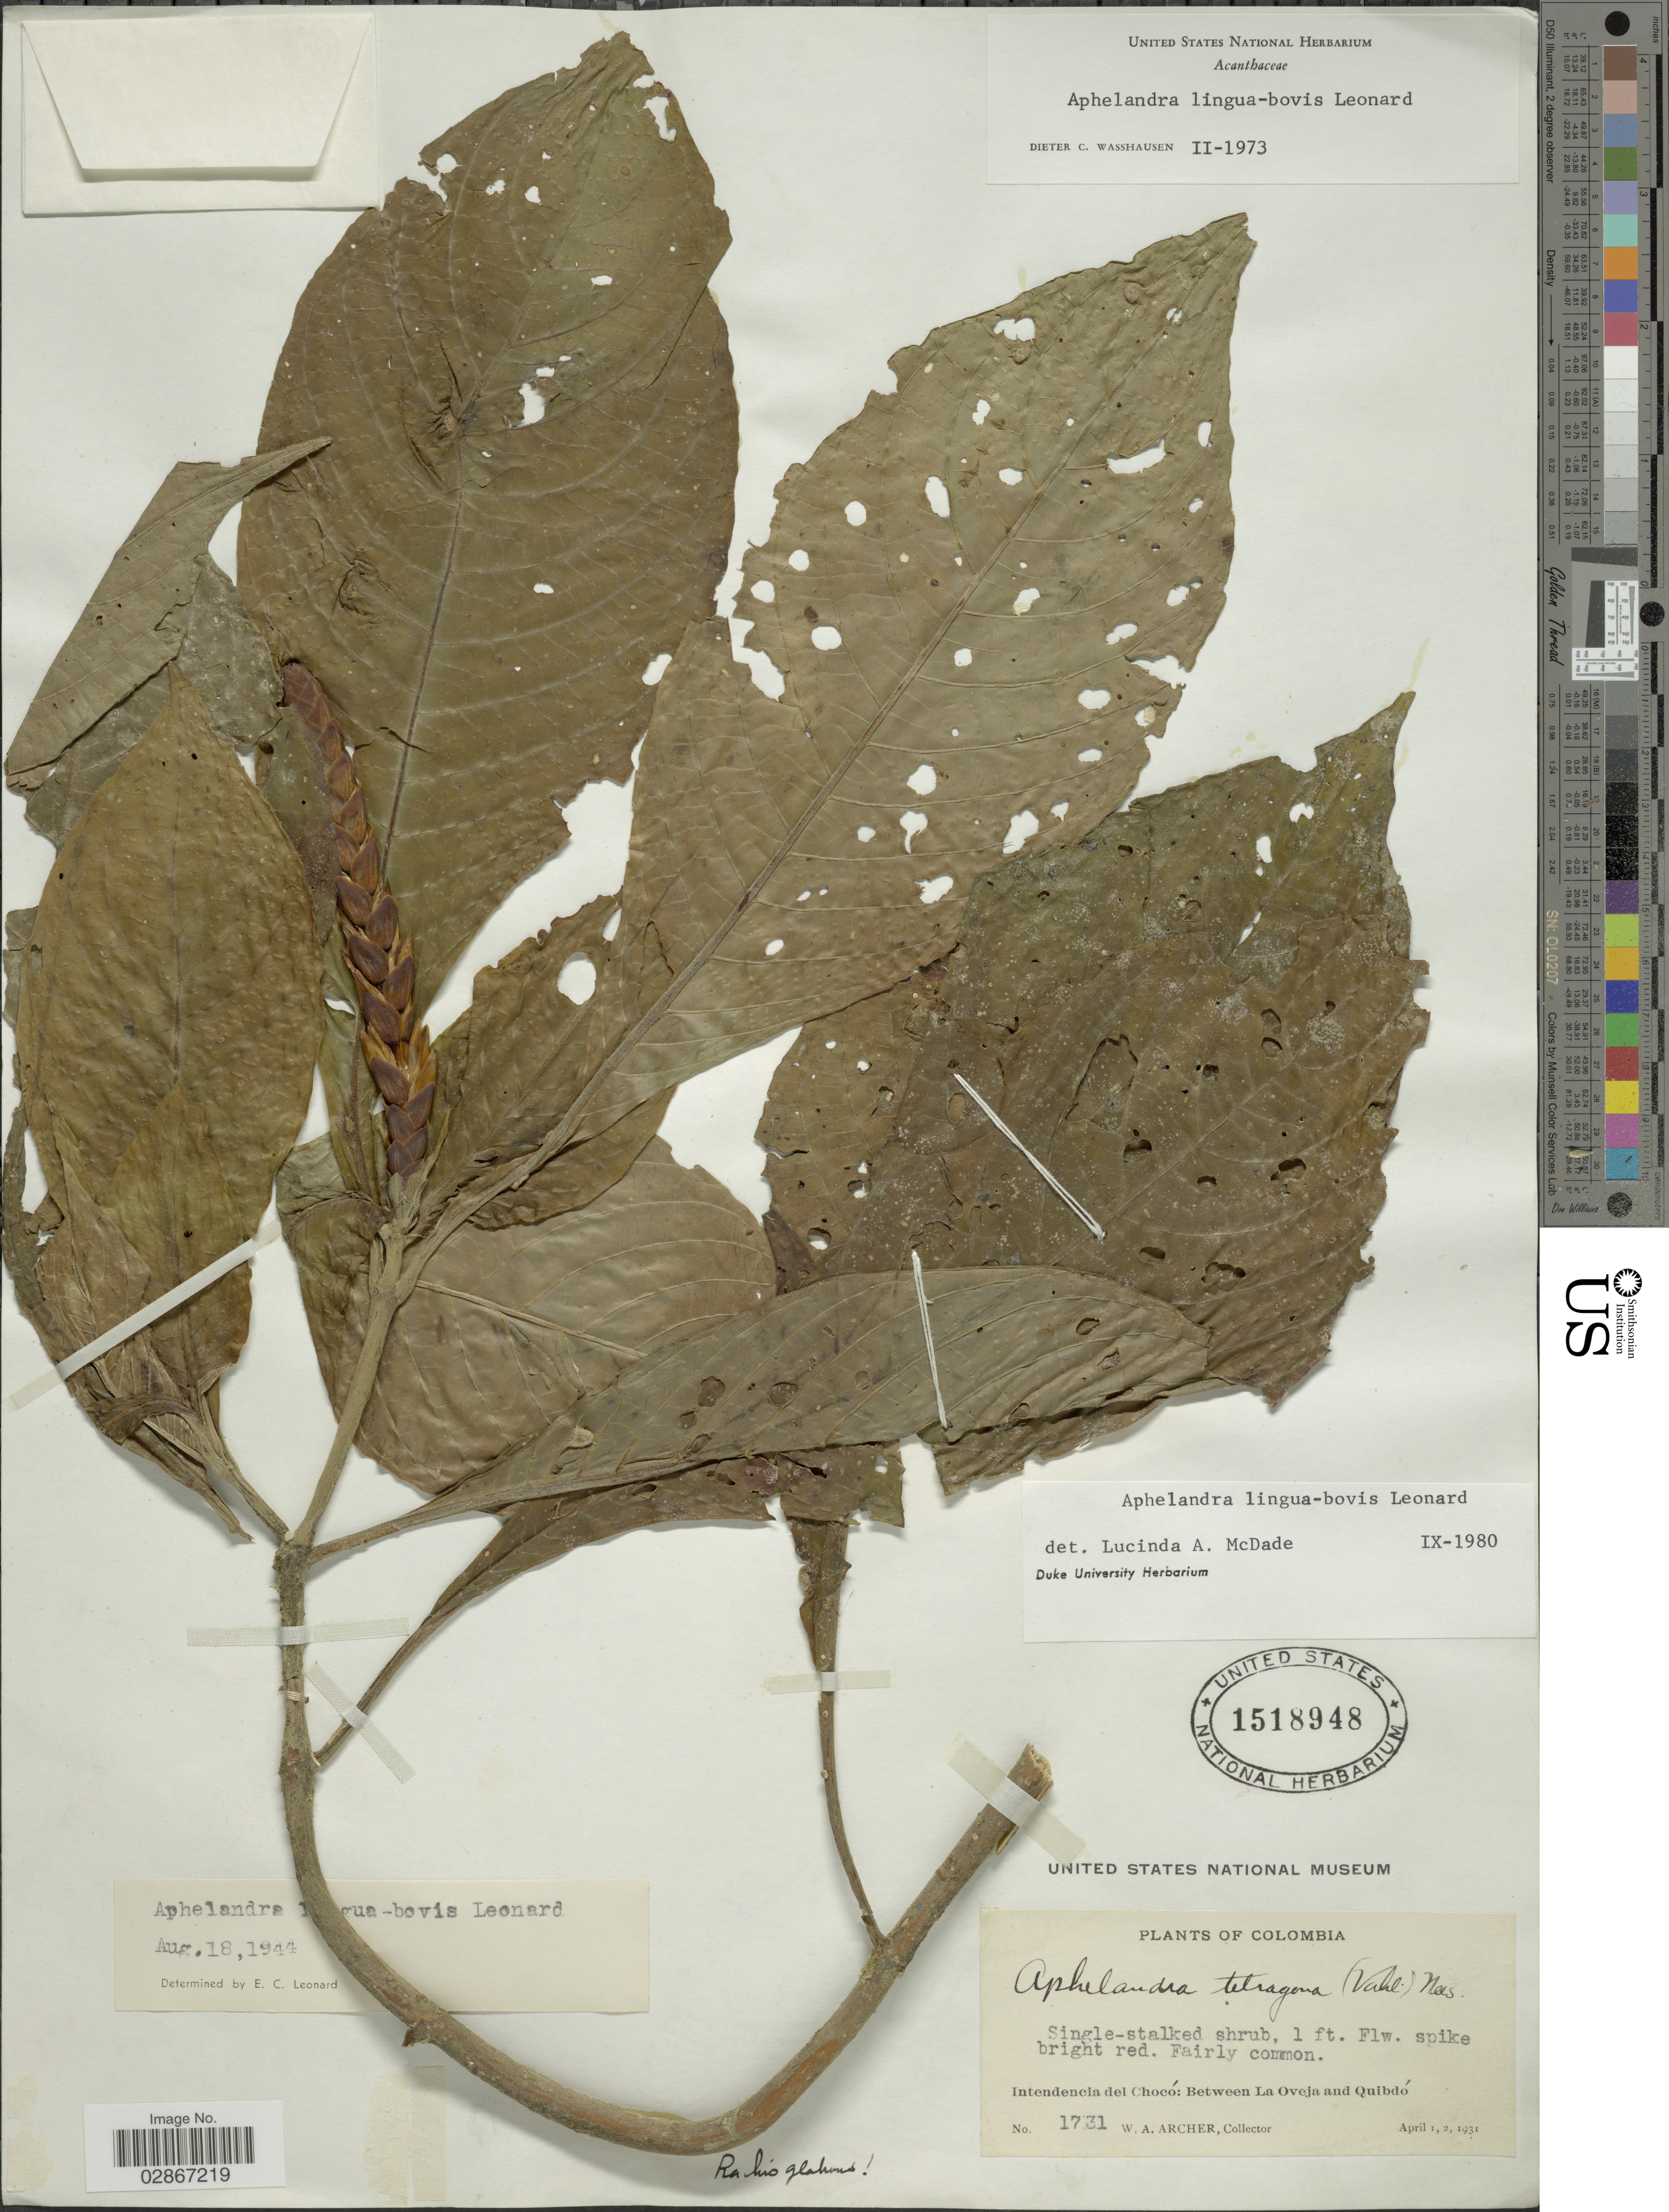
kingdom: Plantae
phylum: Tracheophyta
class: Magnoliopsida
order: Lamiales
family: Acanthaceae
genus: Aphelandra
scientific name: Aphelandra lingua-bovis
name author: Leonard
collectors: W. Archer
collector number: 1731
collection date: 1931-04-01/1931-04-02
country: Colombia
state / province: Chocó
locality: Intendencia del Chocó: Between La Oveja and Quibdó.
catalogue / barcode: US 1518948